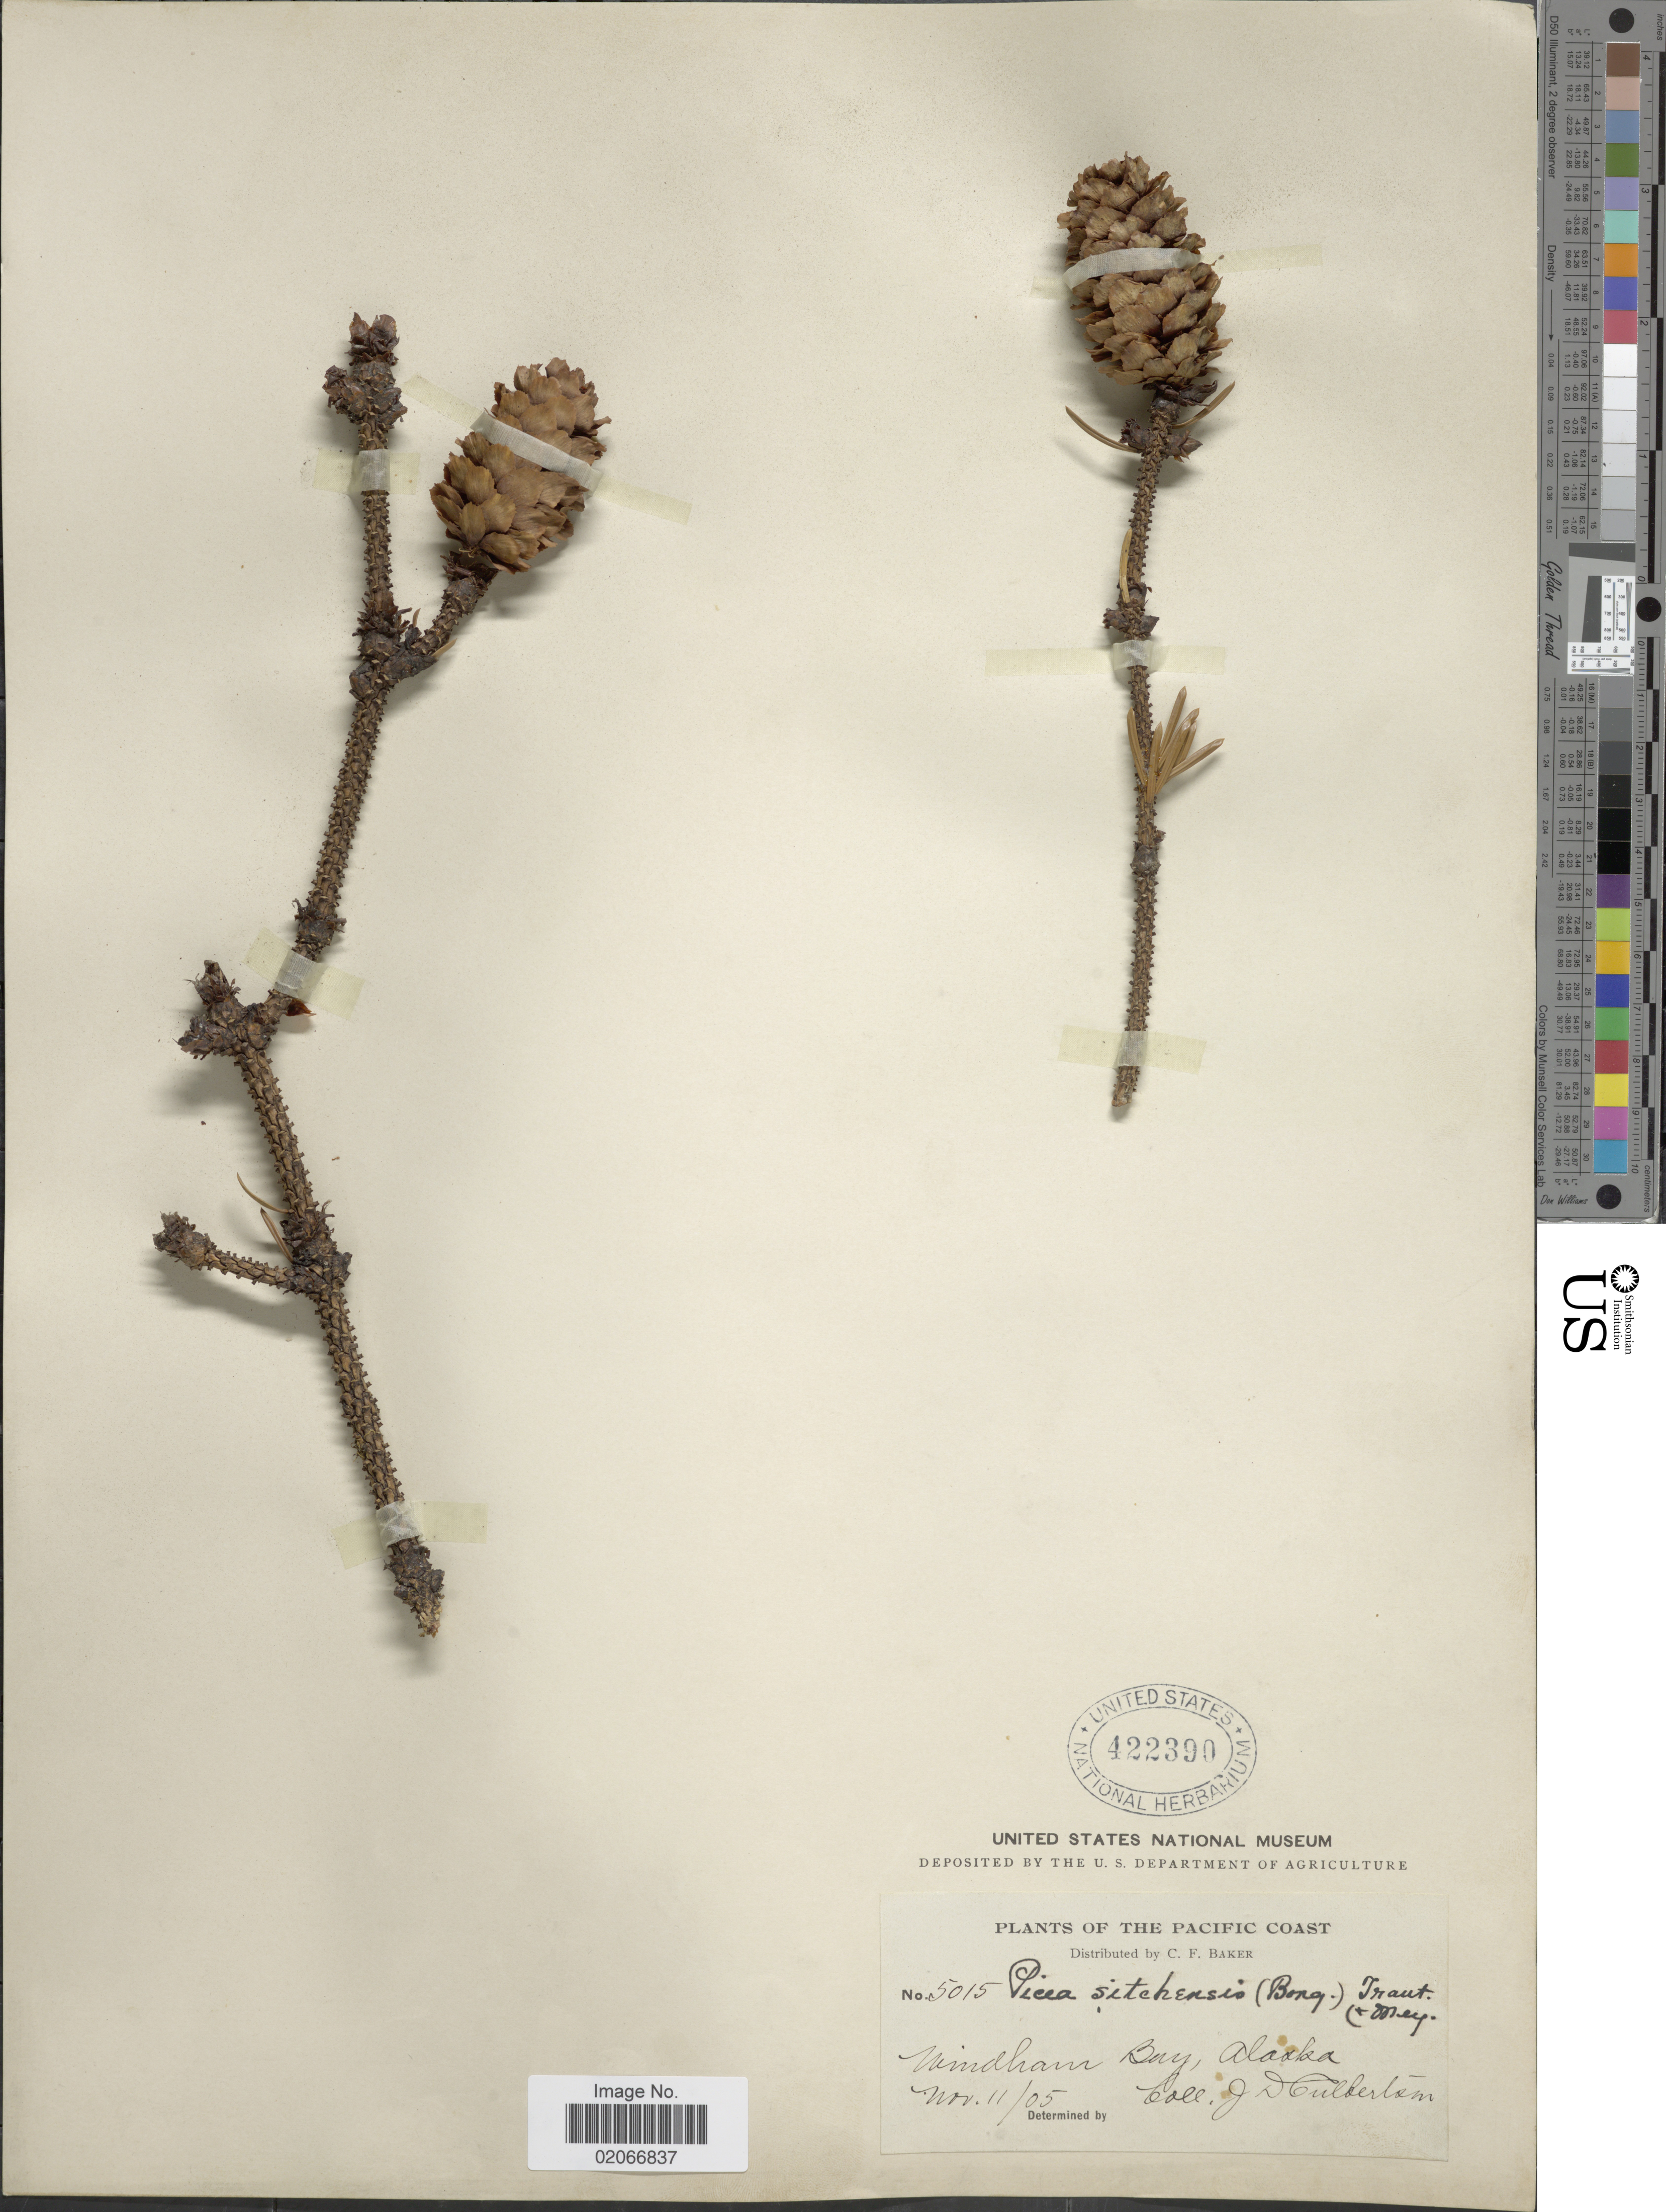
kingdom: Plantae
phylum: Tracheophyta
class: Pinopsida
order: Pinales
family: Pinaceae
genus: Picea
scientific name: Picea sitchensis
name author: (Bong.) Carrière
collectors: J. Culberton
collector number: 50185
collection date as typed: Transcribed d/m/y: 11/11/5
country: United States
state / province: Alaska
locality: The Pacific Coast, Windham Bay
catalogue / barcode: US 422390